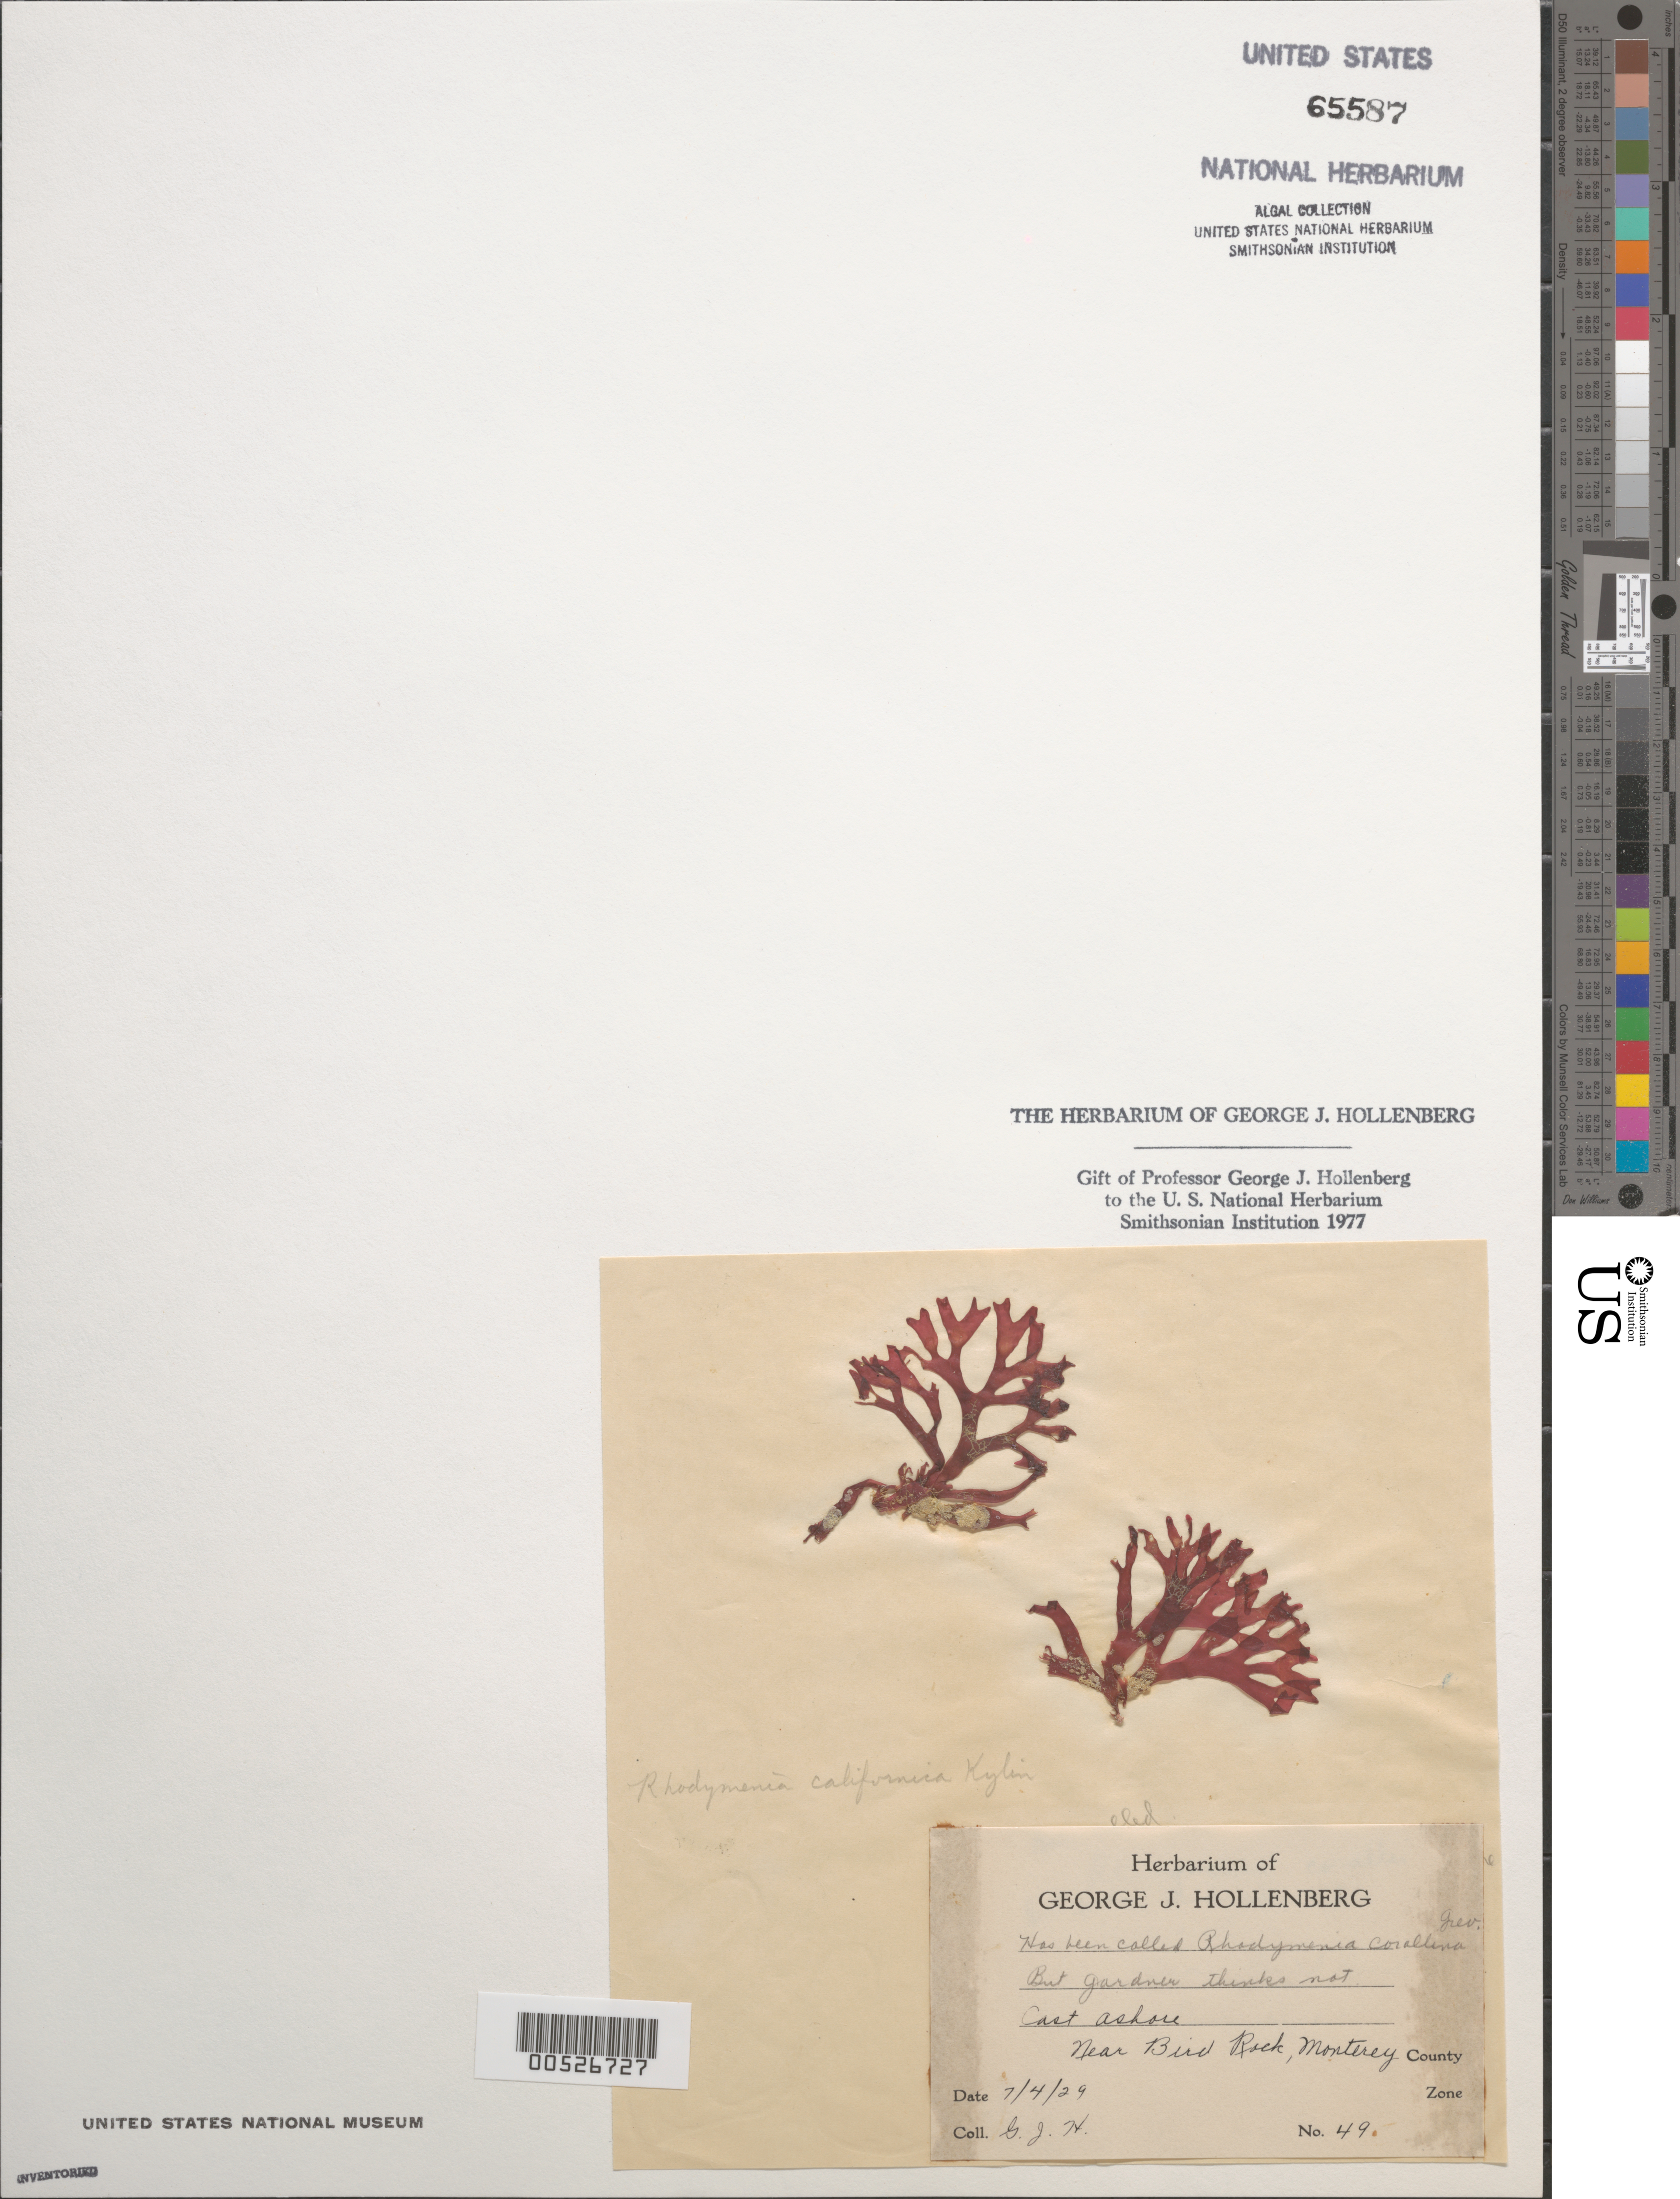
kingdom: Plantae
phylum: Rhodophyta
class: Florideophyceae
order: Rhodymeniales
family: Rhodymeniaceae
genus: Rhodymenia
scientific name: Rhodymenia californica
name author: Kylin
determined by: Hollenberg, George J.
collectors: G. Hollenberg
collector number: GJH 49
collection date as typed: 04 Jul 1929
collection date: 1929-07-04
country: United States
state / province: California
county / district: Monterey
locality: Near Bird Rock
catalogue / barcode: US 65587